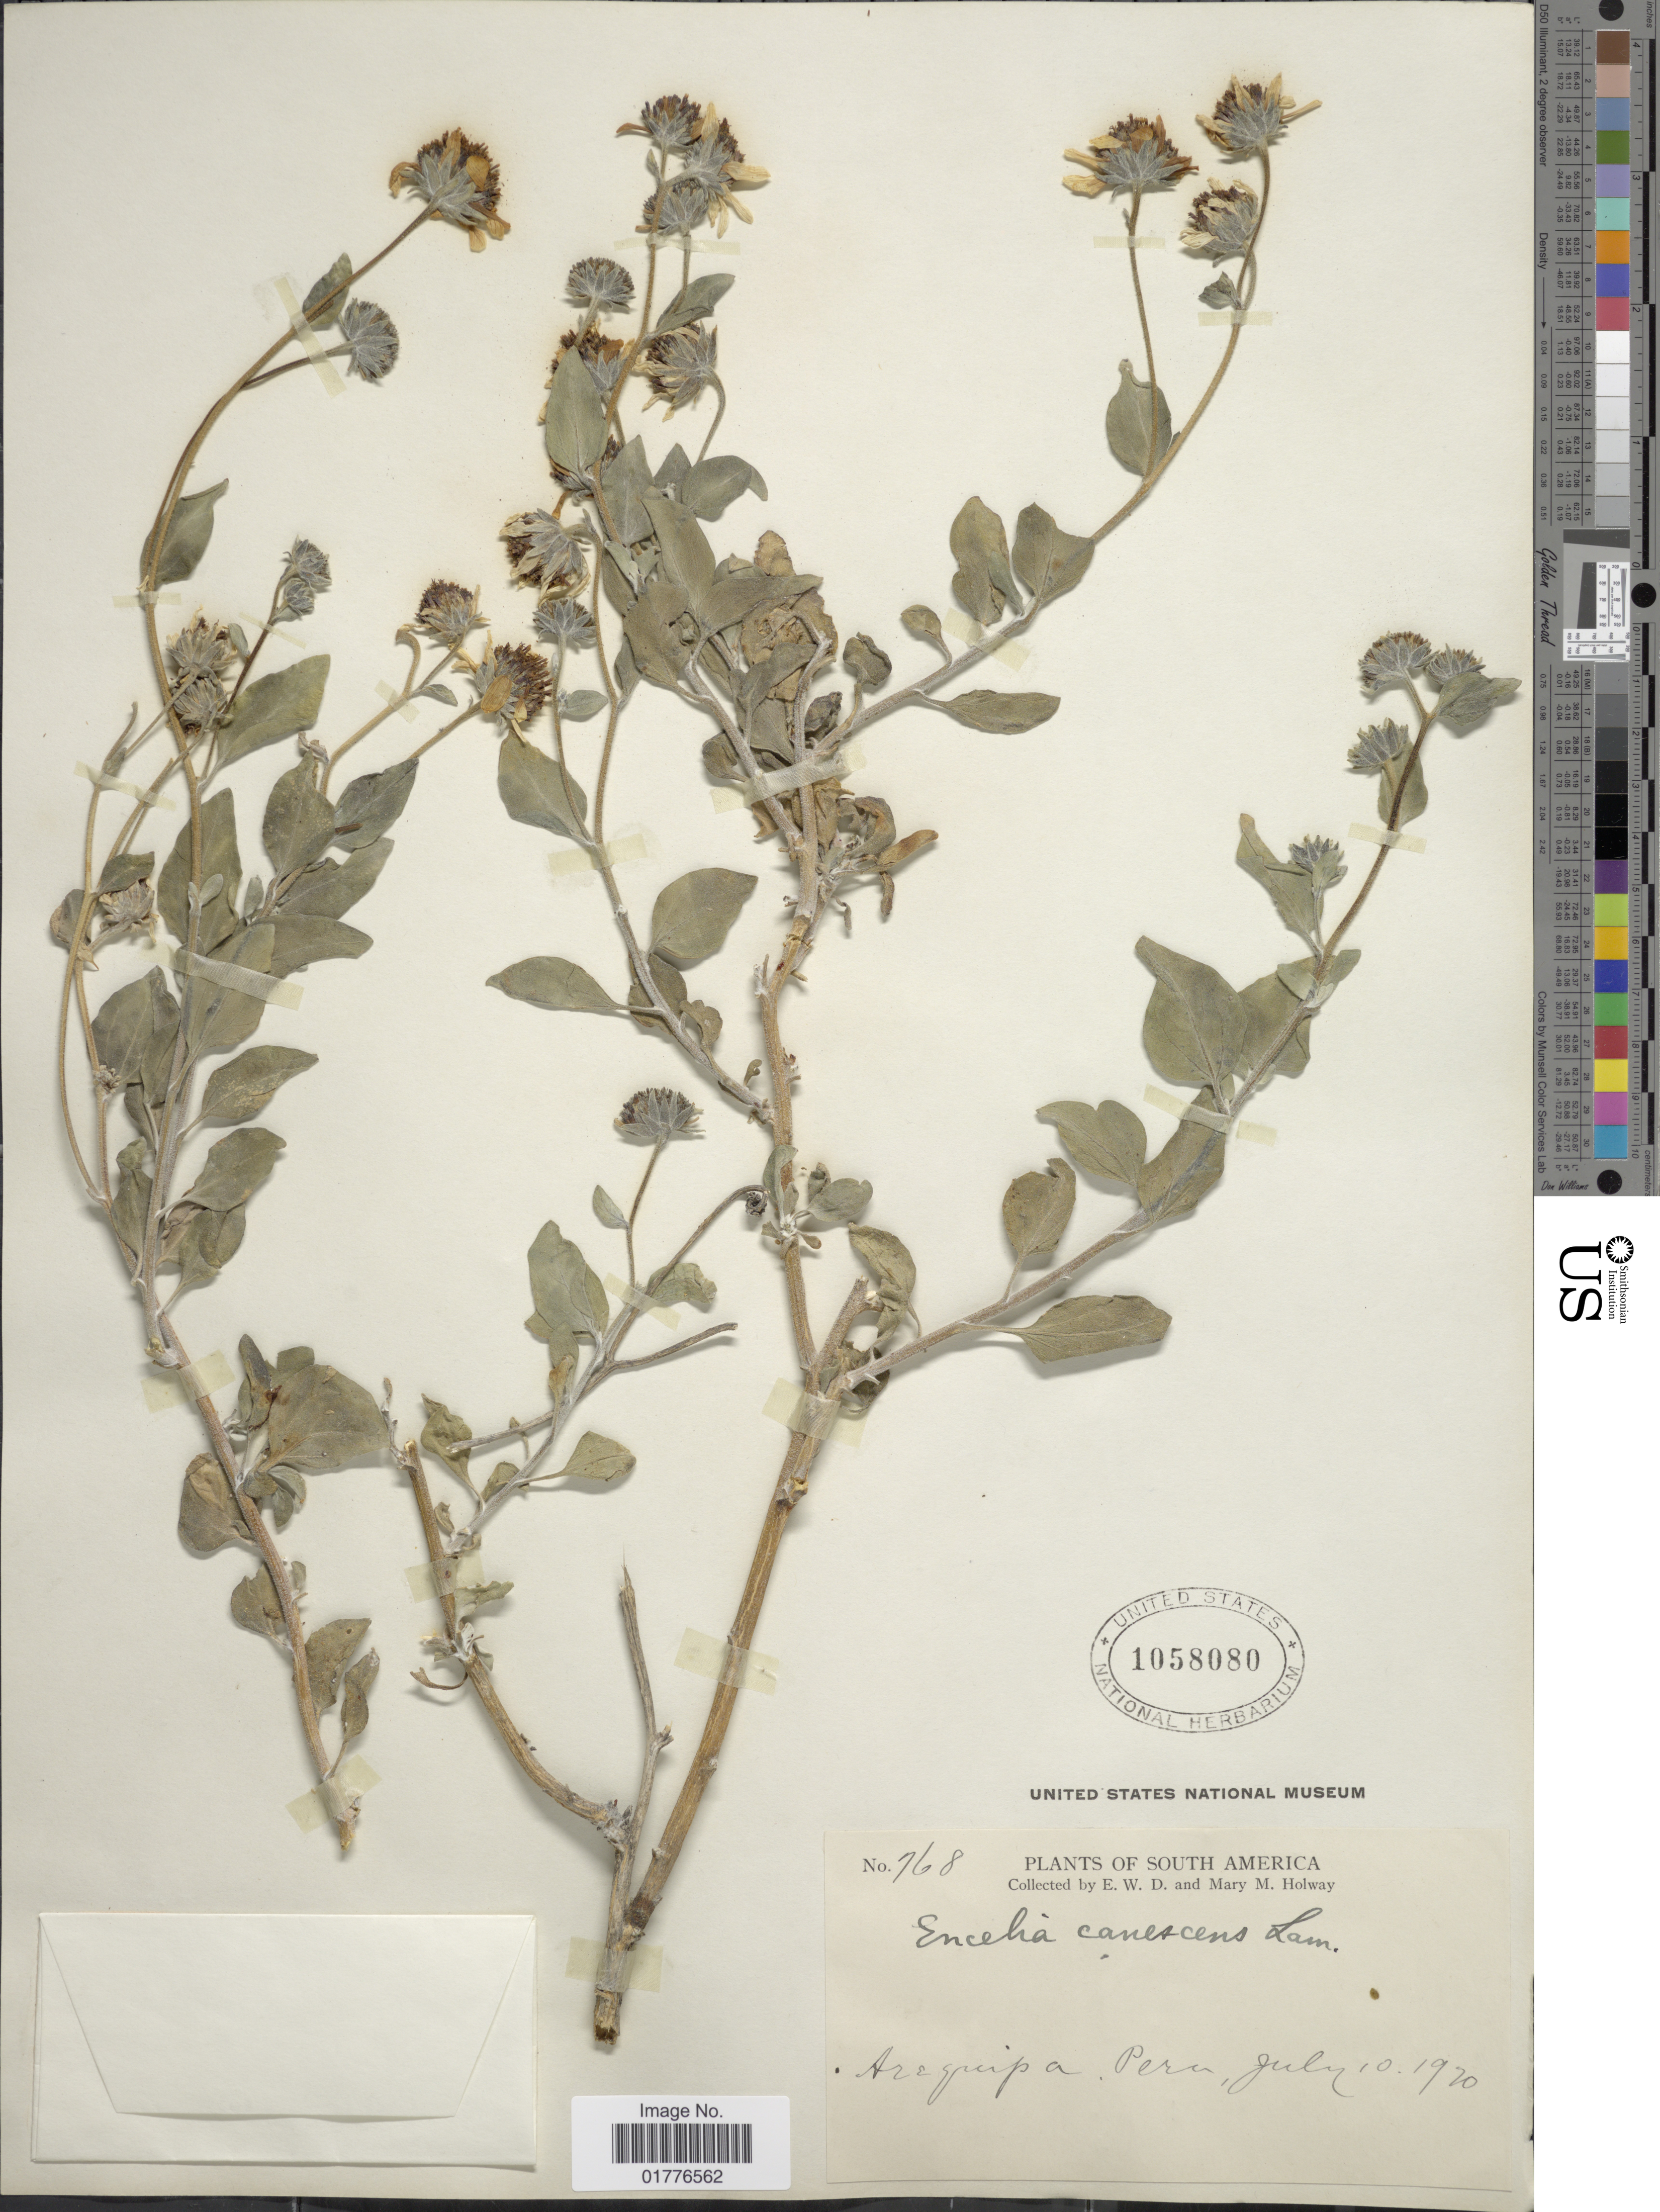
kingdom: Plantae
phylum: Tracheophyta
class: Magnoliopsida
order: Asterales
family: Asteraceae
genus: Encelia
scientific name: Encelia canescens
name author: Lam.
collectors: E. W. D. Holway & M. M. Holway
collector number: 768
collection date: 1920-07-10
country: Peru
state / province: Arequipa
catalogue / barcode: US 1058080